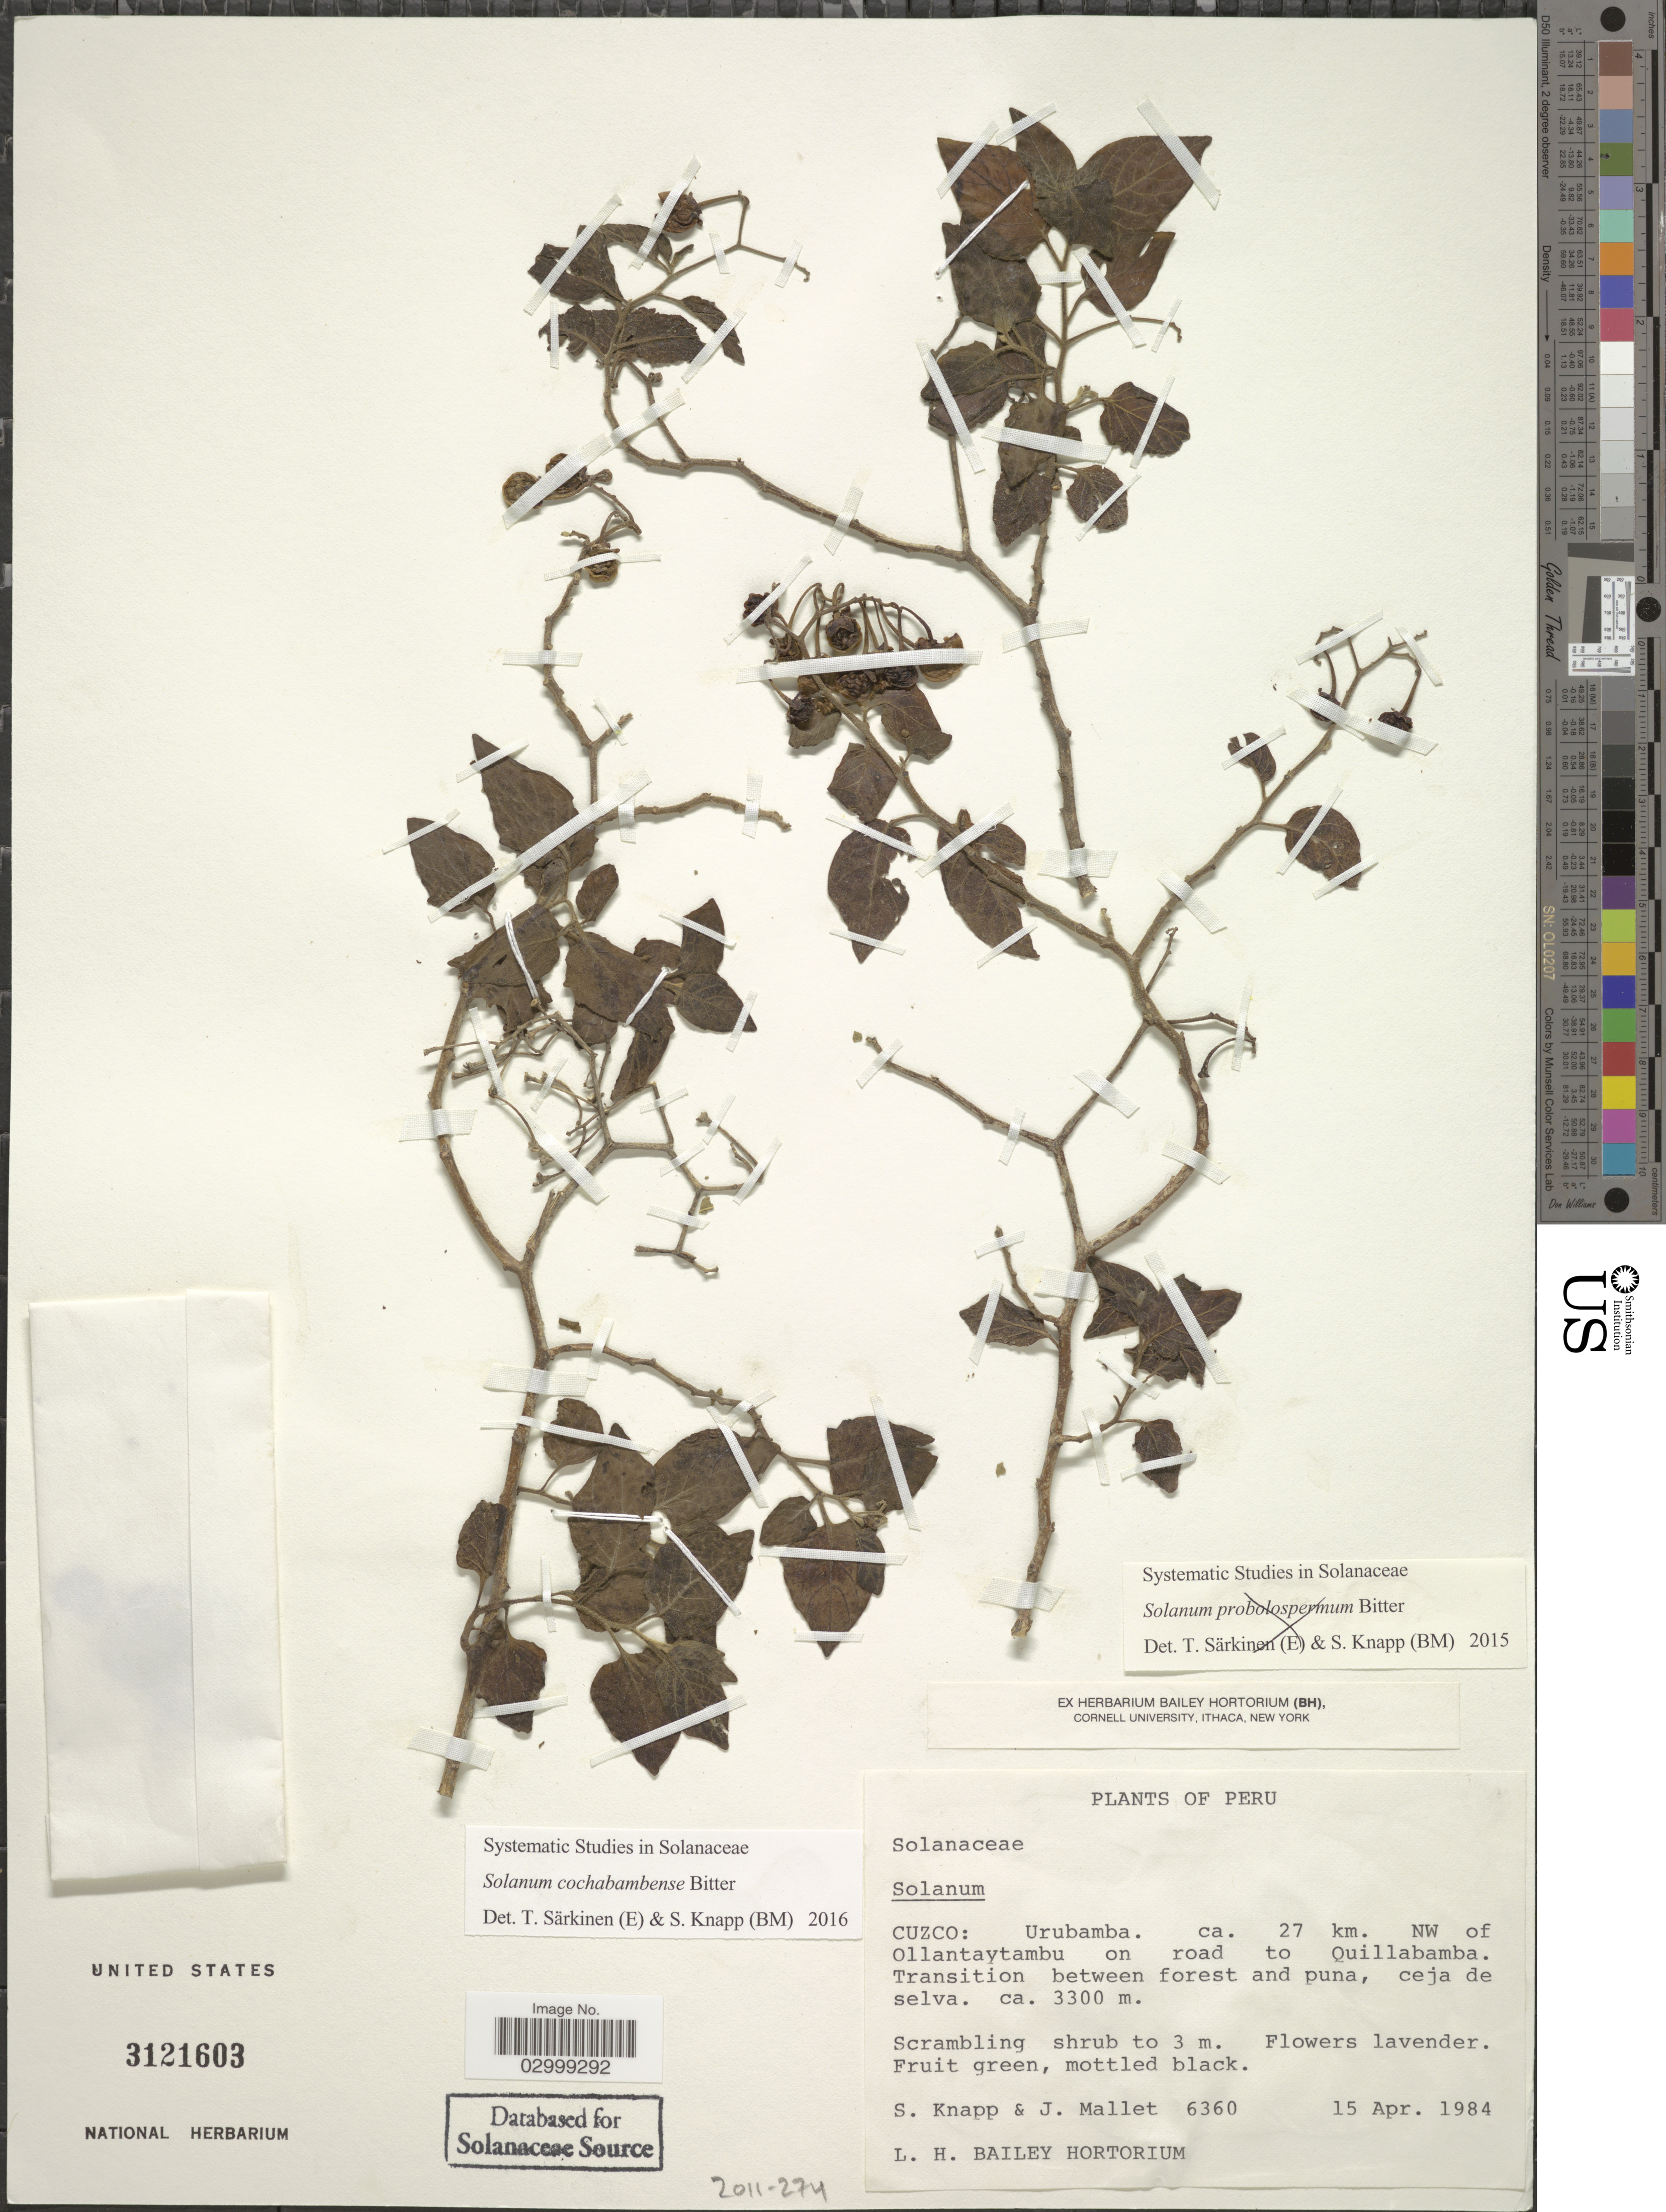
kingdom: Plantae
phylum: Tracheophyta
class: Magnoliopsida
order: Solanales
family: Solanaceae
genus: Solanum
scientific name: Solanum cochabambense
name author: Bitter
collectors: S. Knapp & J. Mallet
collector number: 6360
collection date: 1984-04-15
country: Peru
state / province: Cusco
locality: Cuzco: Urubamba, ca. 27 km. NW of Ollantaytambu on road to Quillabamba, Transition between forest and puna, ceja de selva.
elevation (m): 3300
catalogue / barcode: US 3121603